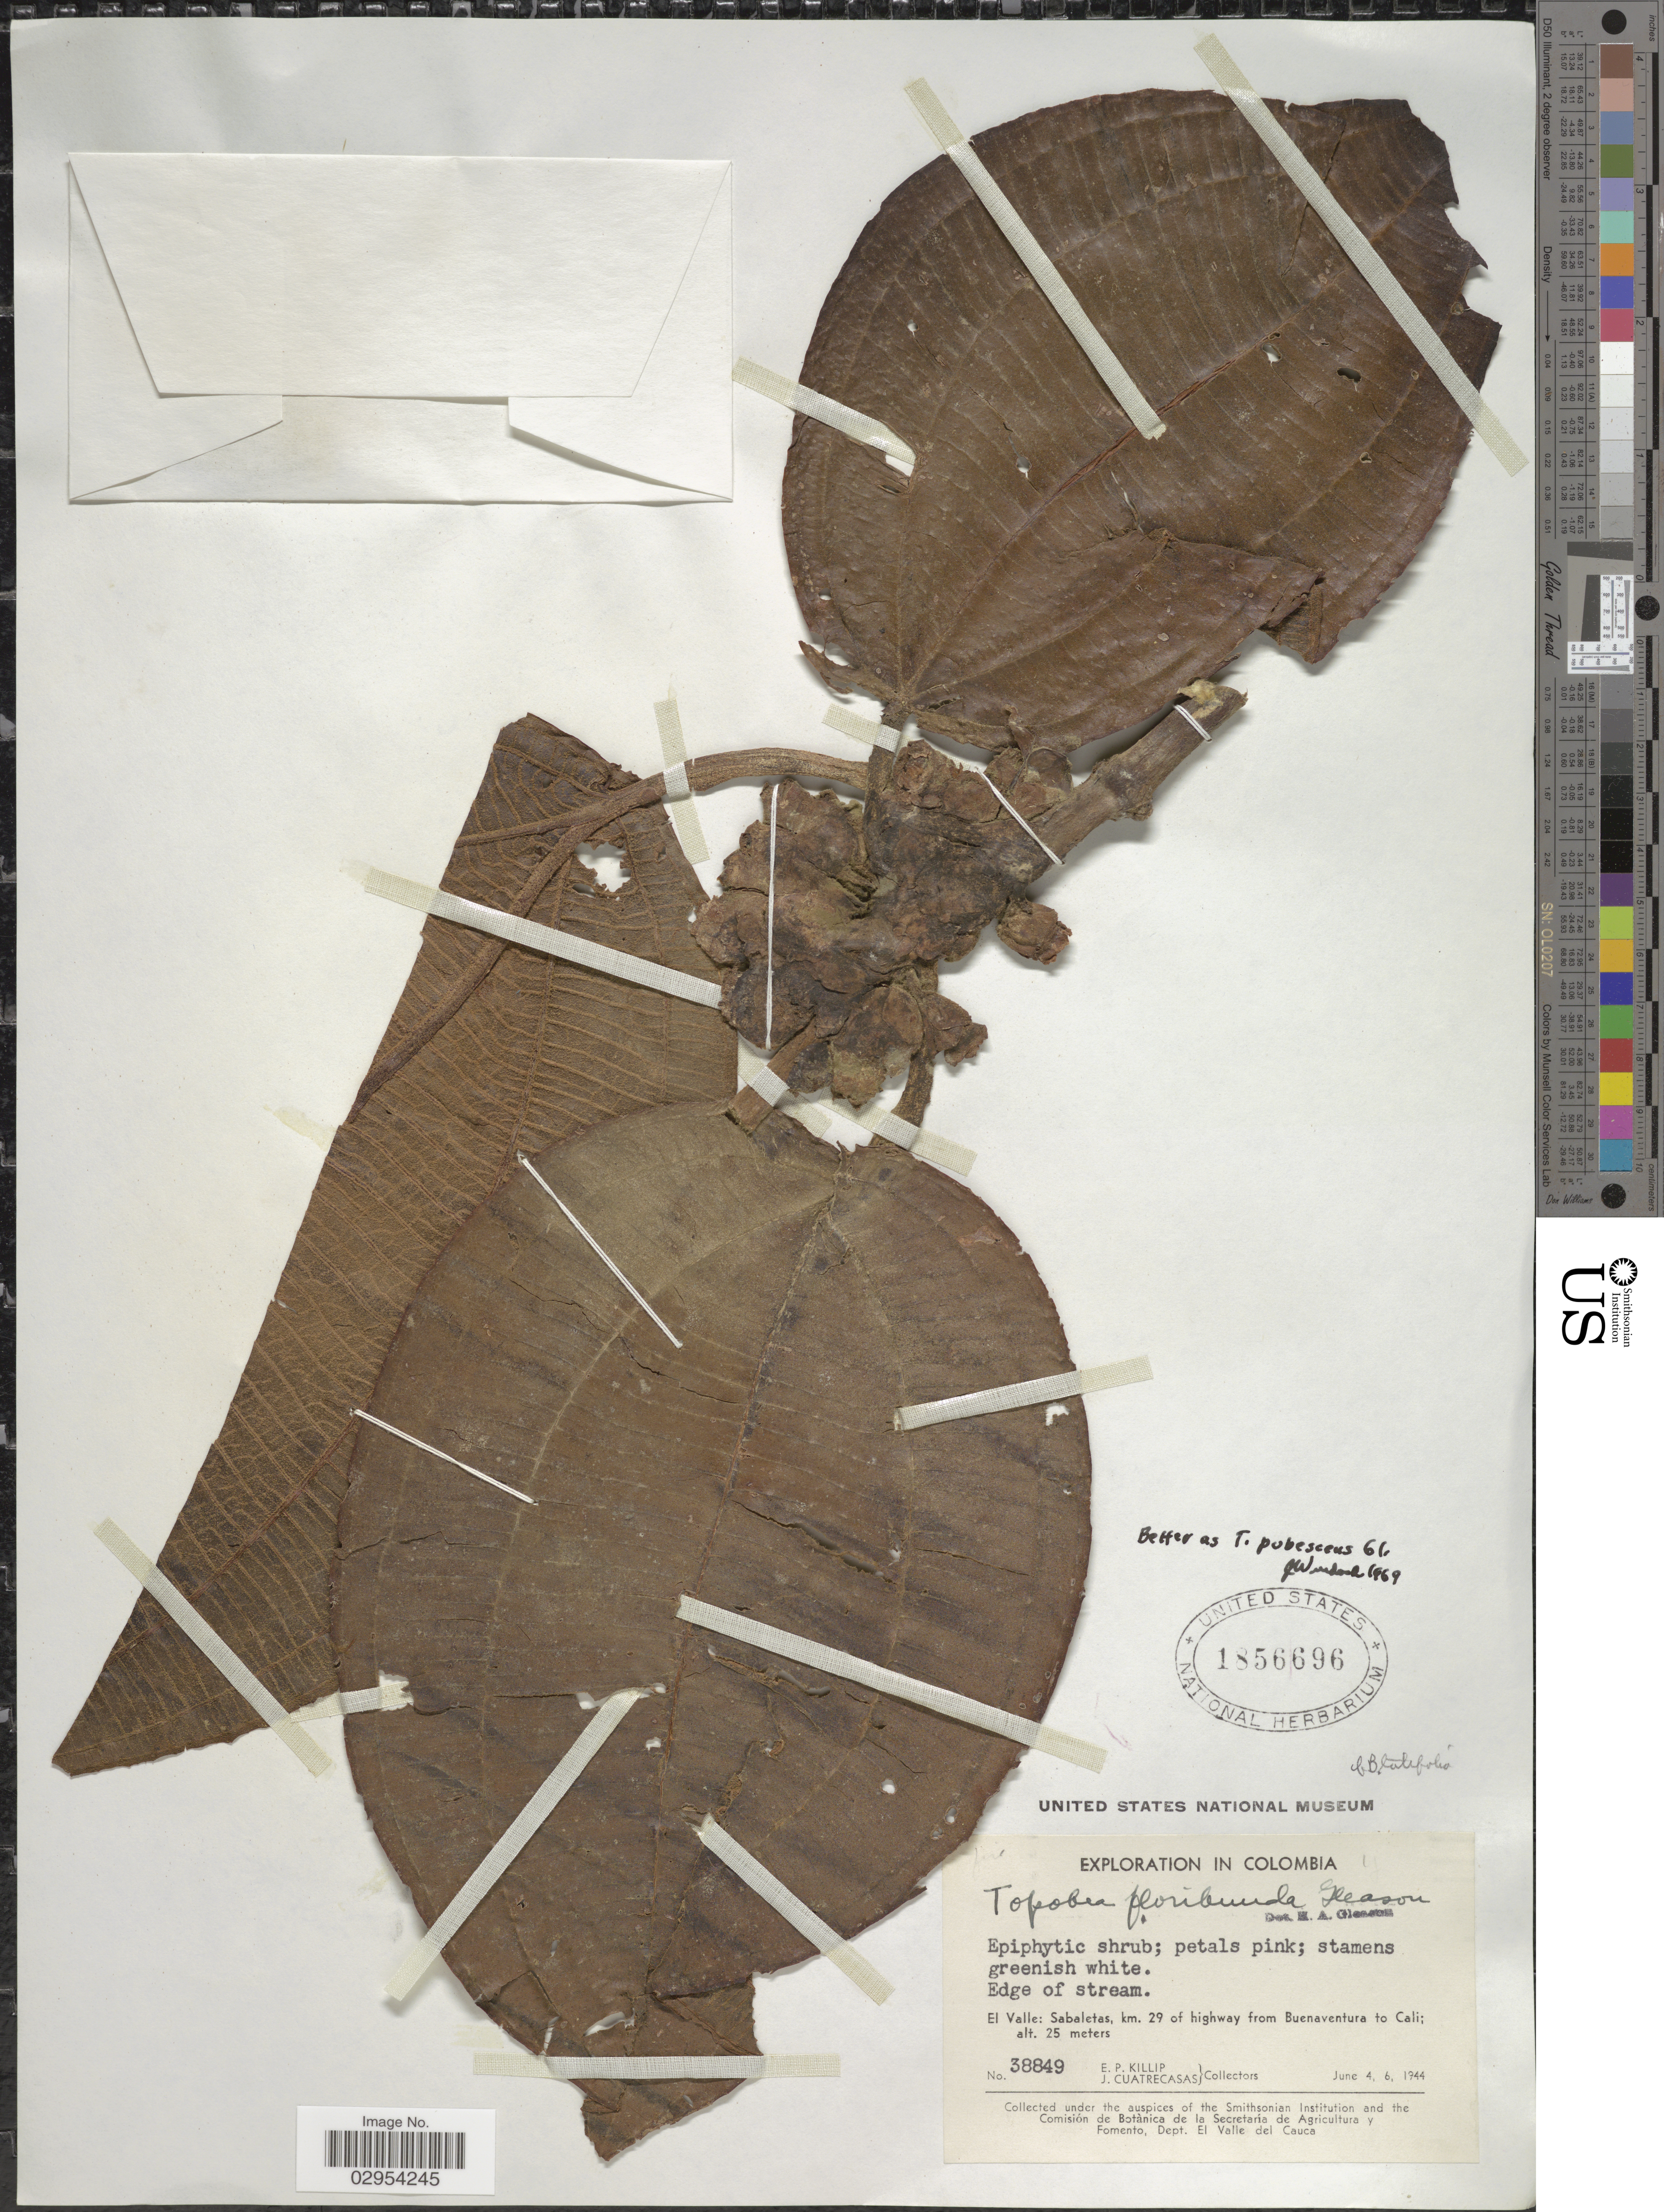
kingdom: Plantae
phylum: Tracheophyta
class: Magnoliopsida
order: Myrtales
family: Melastomataceae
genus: Topobea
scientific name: Topobea pubescens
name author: Gleason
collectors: E. P. Killip & J. Cuatrecasas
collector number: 38849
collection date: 1944-06-04/1944-06-06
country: Colombia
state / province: Valle del Cauca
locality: El Valle: Sabaletas, km. 29 of highway from Buenaventura to Cali.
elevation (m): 25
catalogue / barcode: US 1856696